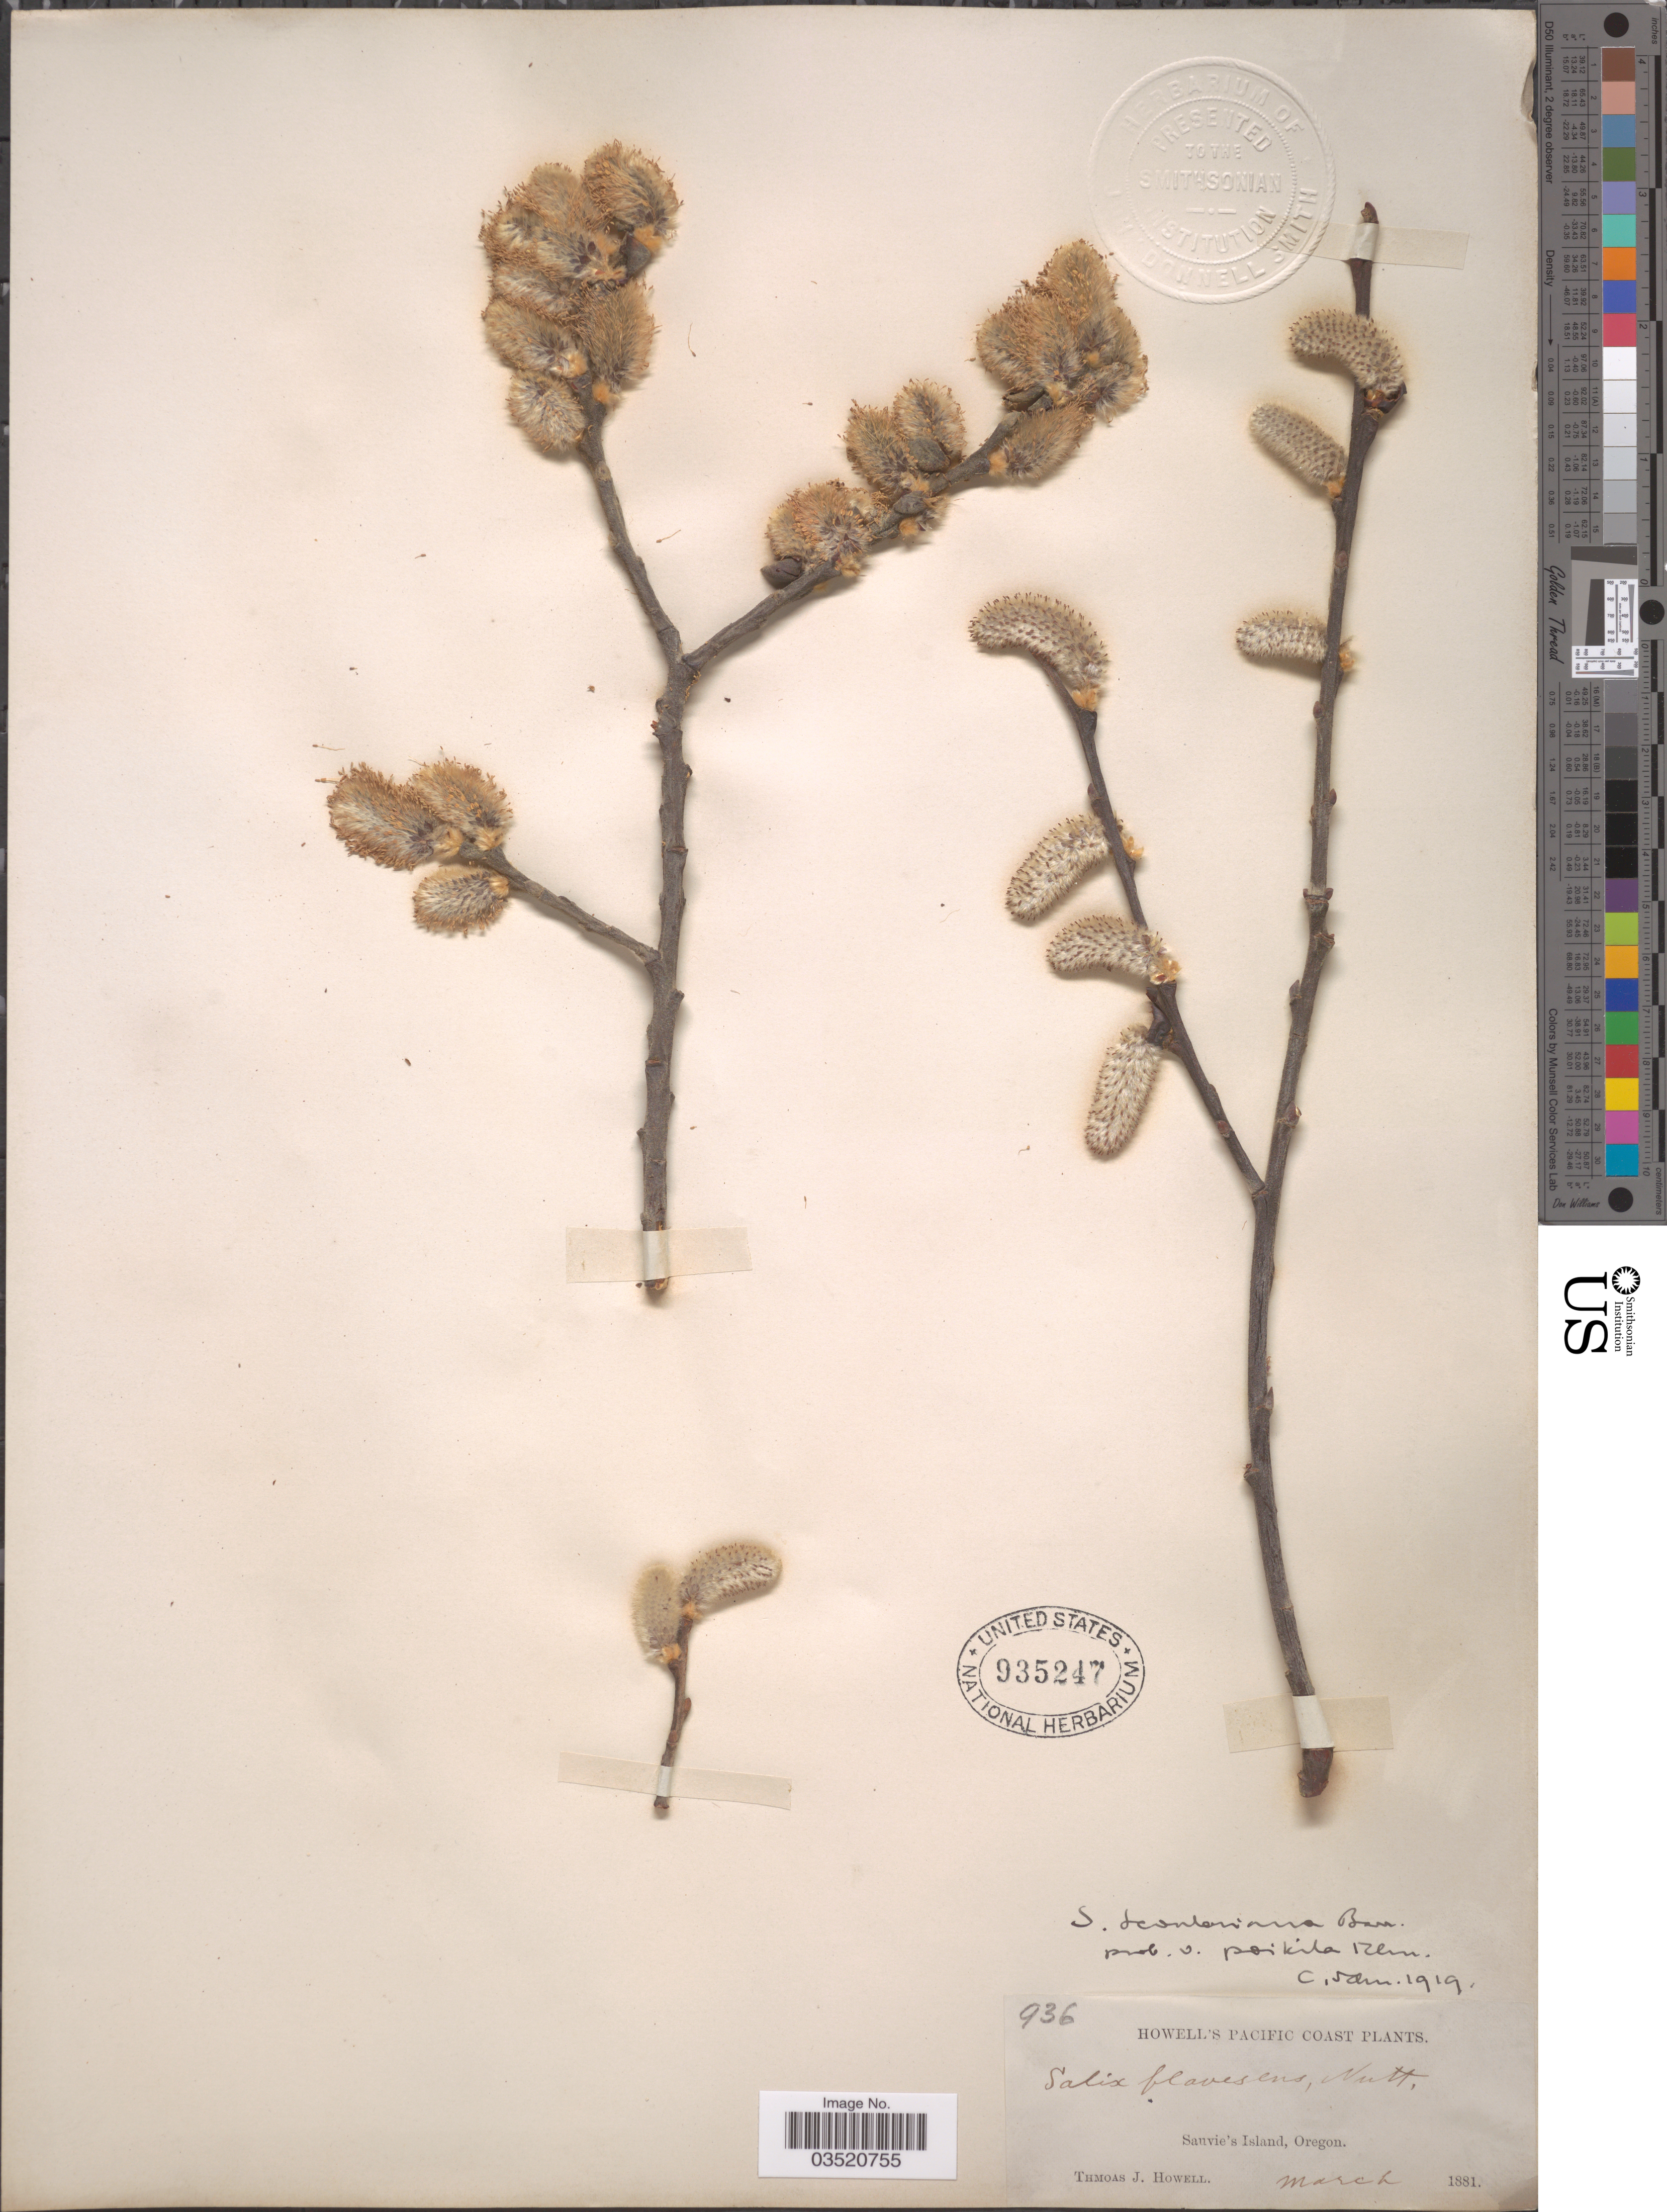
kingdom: Plantae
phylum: Tracheophyta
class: Magnoliopsida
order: Malpighiales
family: Salicaceae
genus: Salix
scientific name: Salix scouleriana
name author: Barratt ex Hook.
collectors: T. J. Howell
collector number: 936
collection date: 1881-03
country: United States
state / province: Oregon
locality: Pacific Coast. Sauvie's Island.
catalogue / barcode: US 935247